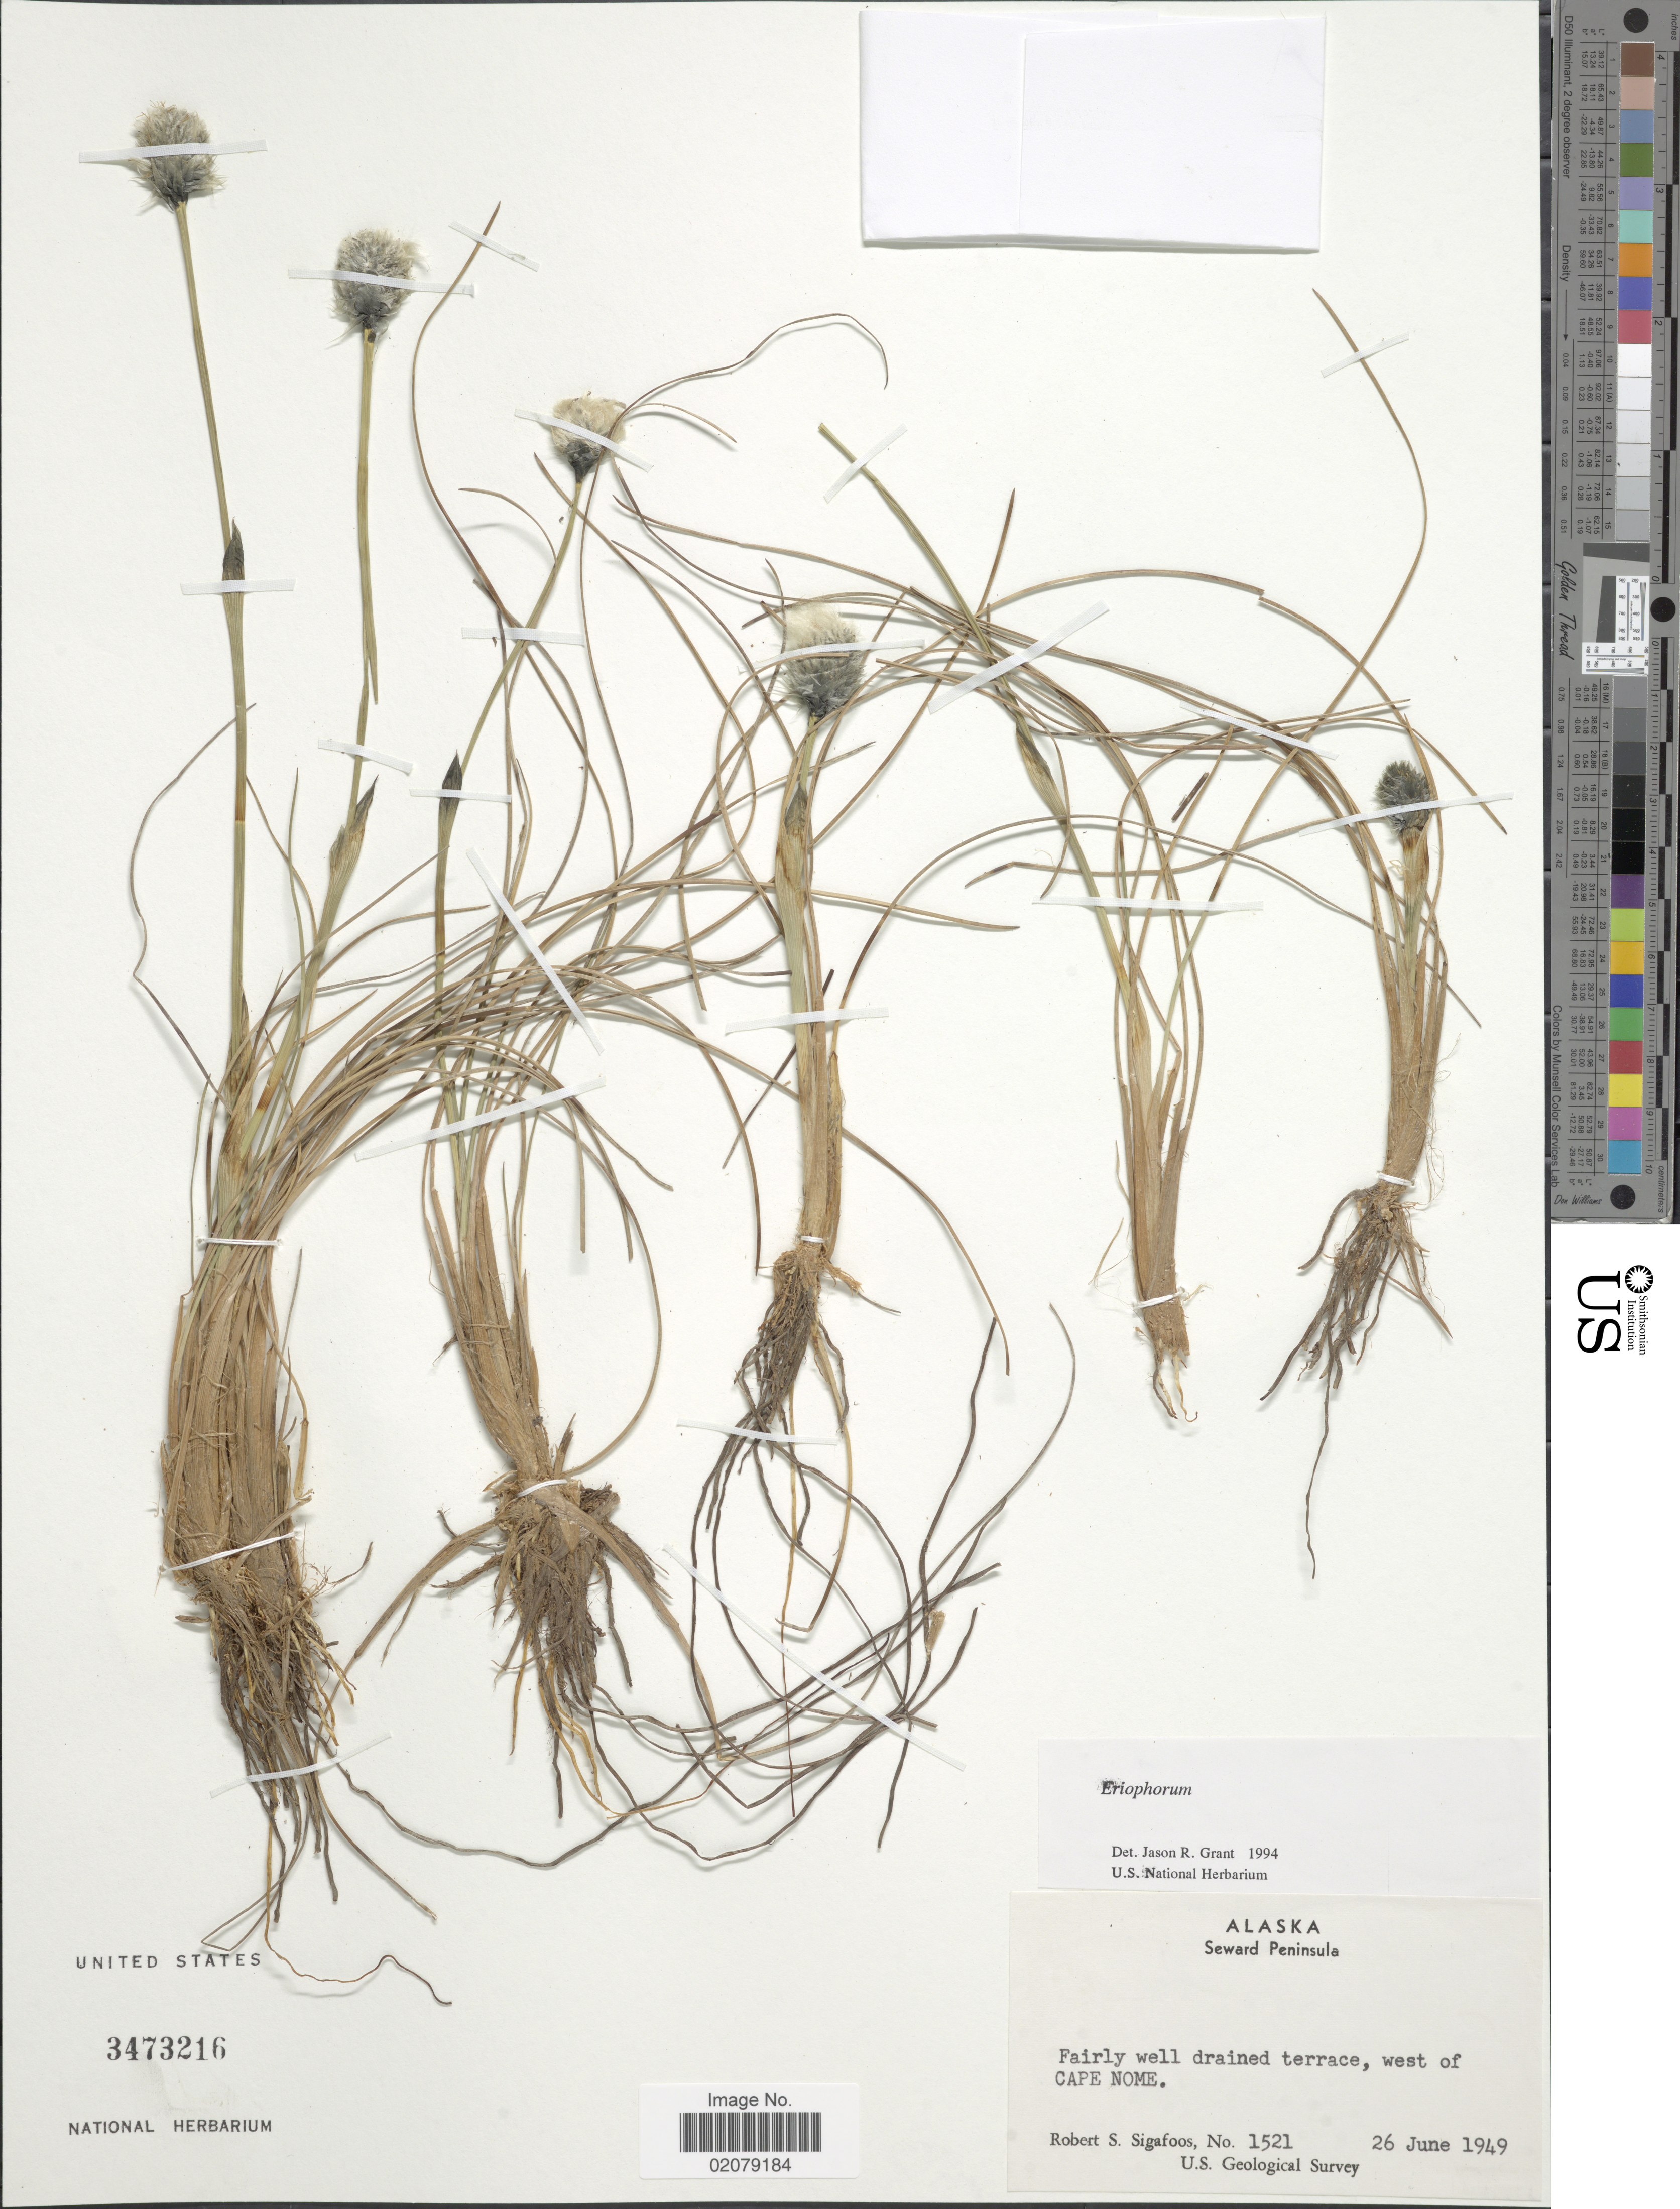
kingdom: Plantae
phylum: Tracheophyta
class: Liliopsida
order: Poales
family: Cyperaceae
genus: Eriophorum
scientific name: Eriophorum sp.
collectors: R. Sigafoos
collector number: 1521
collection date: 1949-06-26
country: United States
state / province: Alaska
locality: Seward Peninsula, Fairly well drained terrace, west of Cape Nome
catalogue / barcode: US 3473216